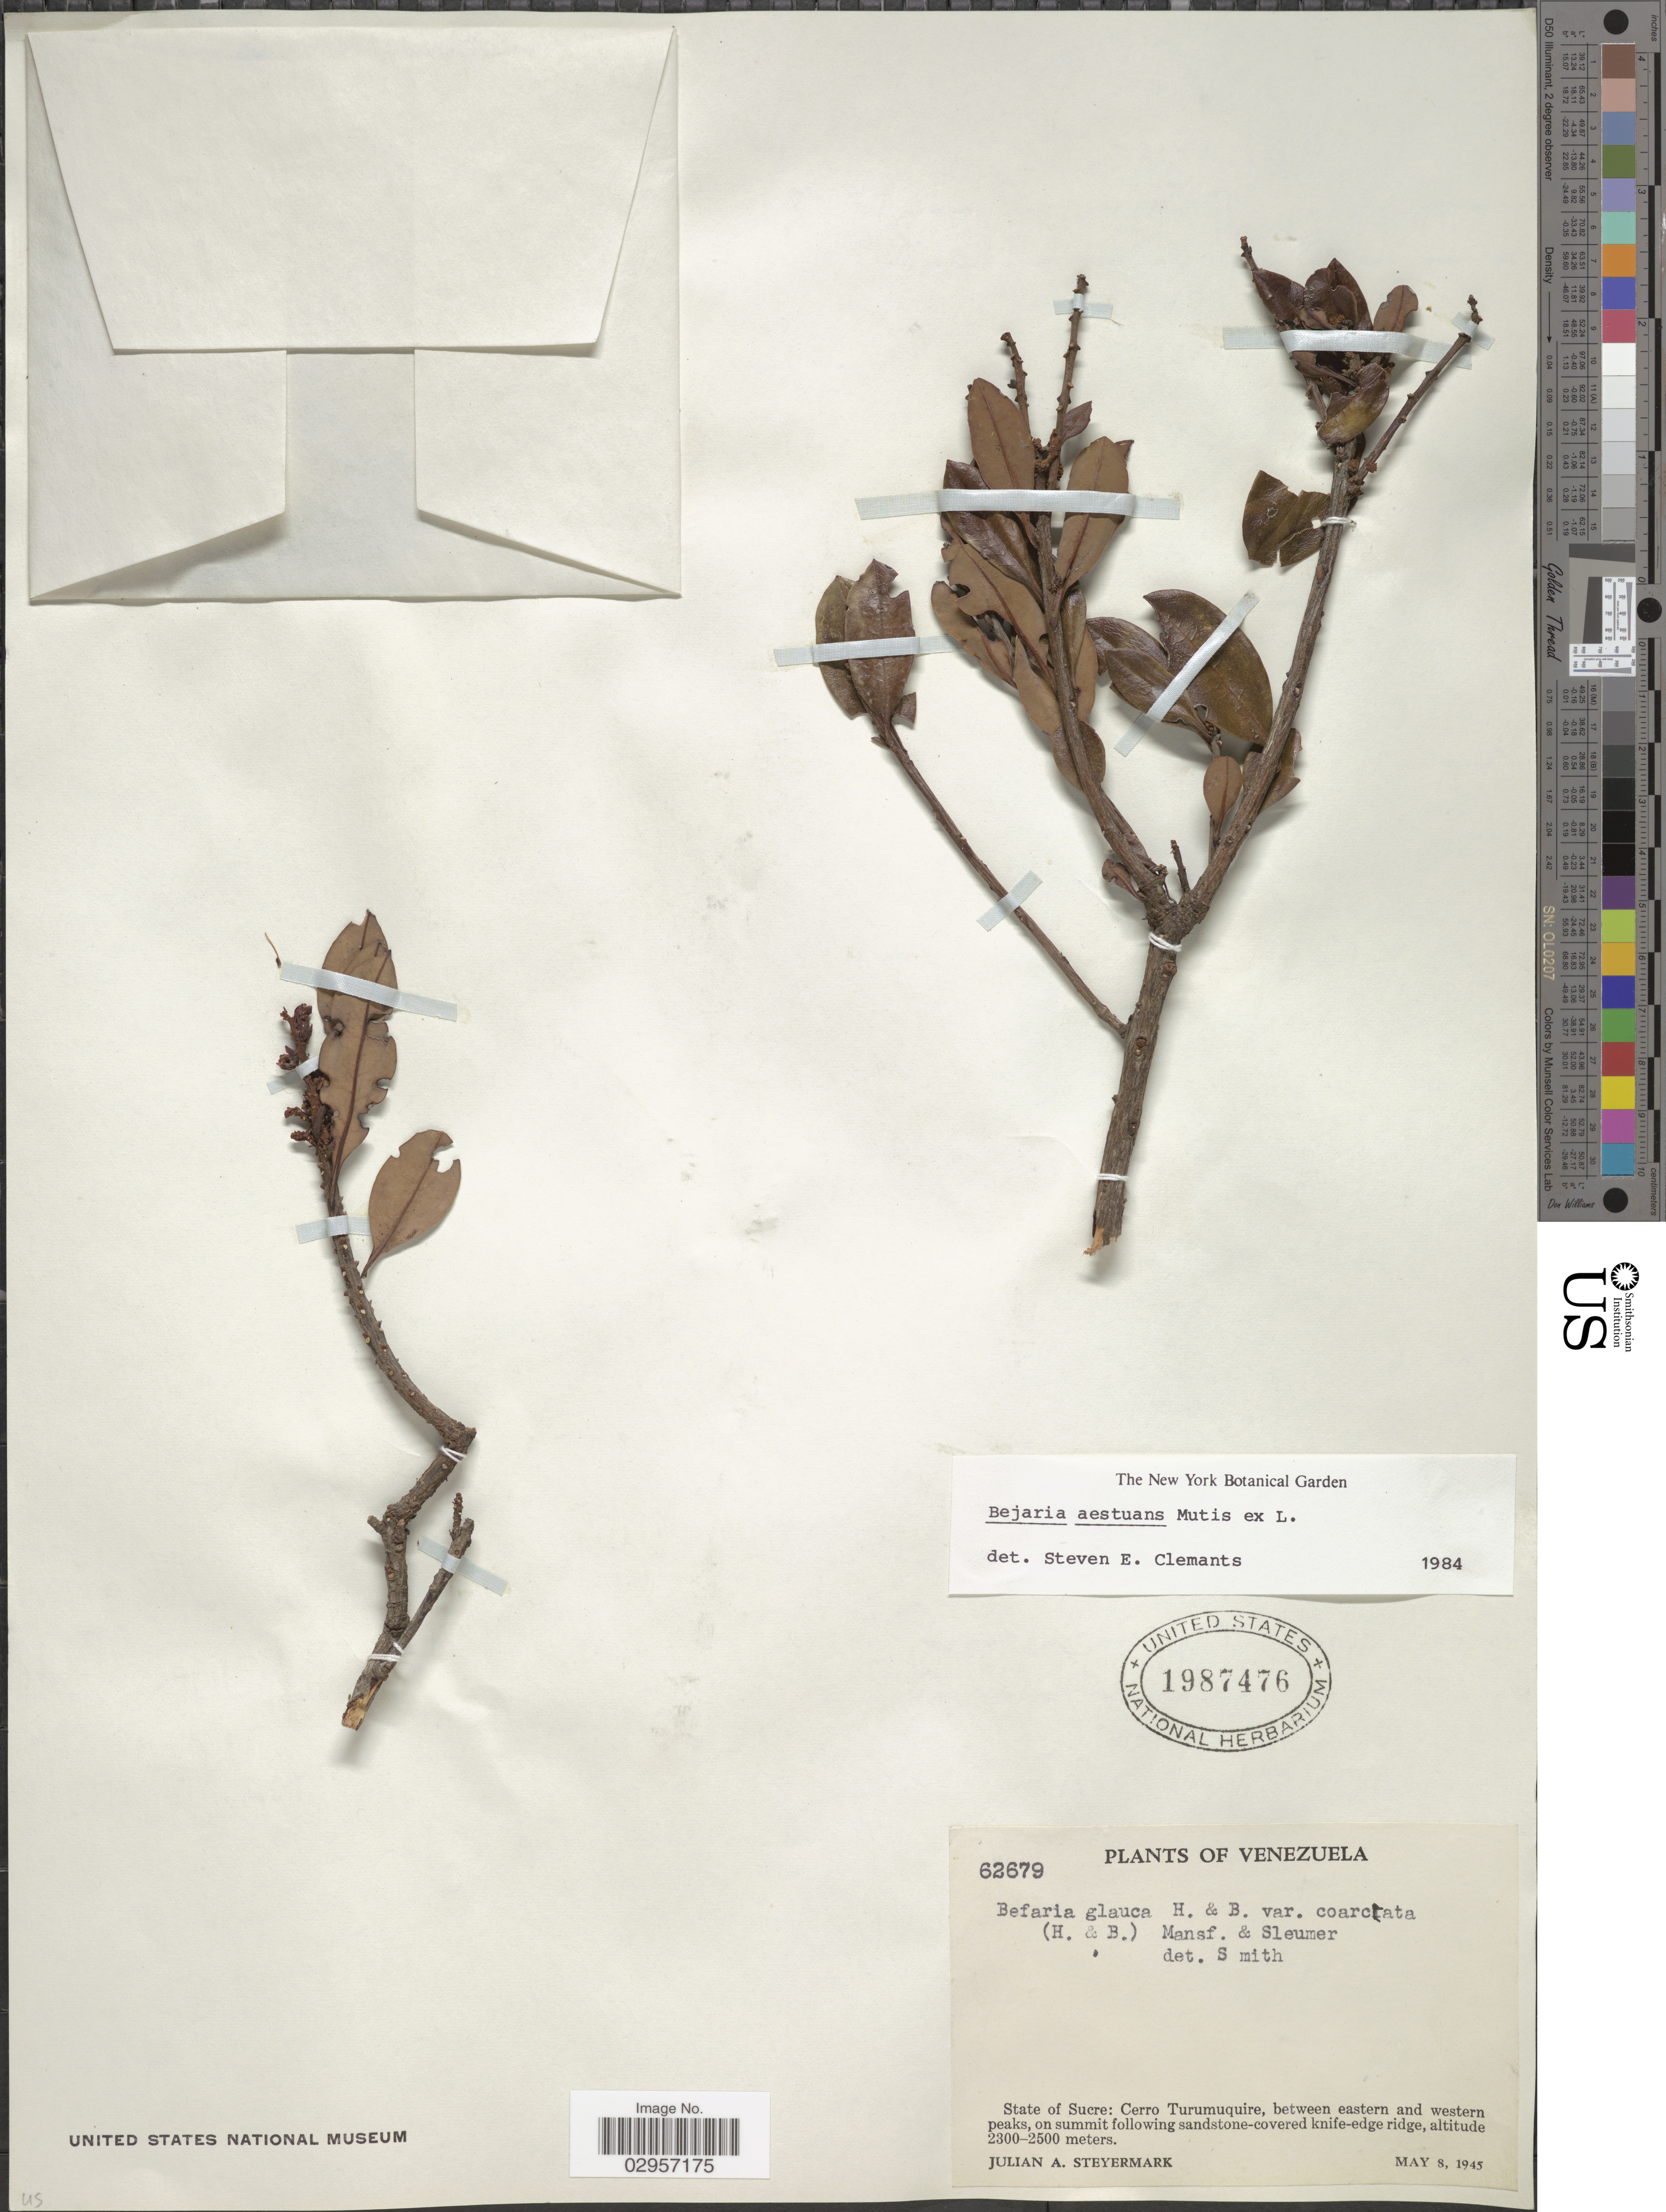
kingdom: Plantae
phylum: Tracheophyta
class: Magnoliopsida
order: Ericales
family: Ericaceae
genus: Befaria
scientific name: Befaria aestuans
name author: Mutis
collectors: J. Steyermark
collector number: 62679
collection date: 1945-05-08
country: Venezuela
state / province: Sucre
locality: State of Sucre: Cerro Turumuquire, between eastern and western peaks, on summit following sandstone-covered knife-edge ridge.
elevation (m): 2300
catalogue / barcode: US 1987476